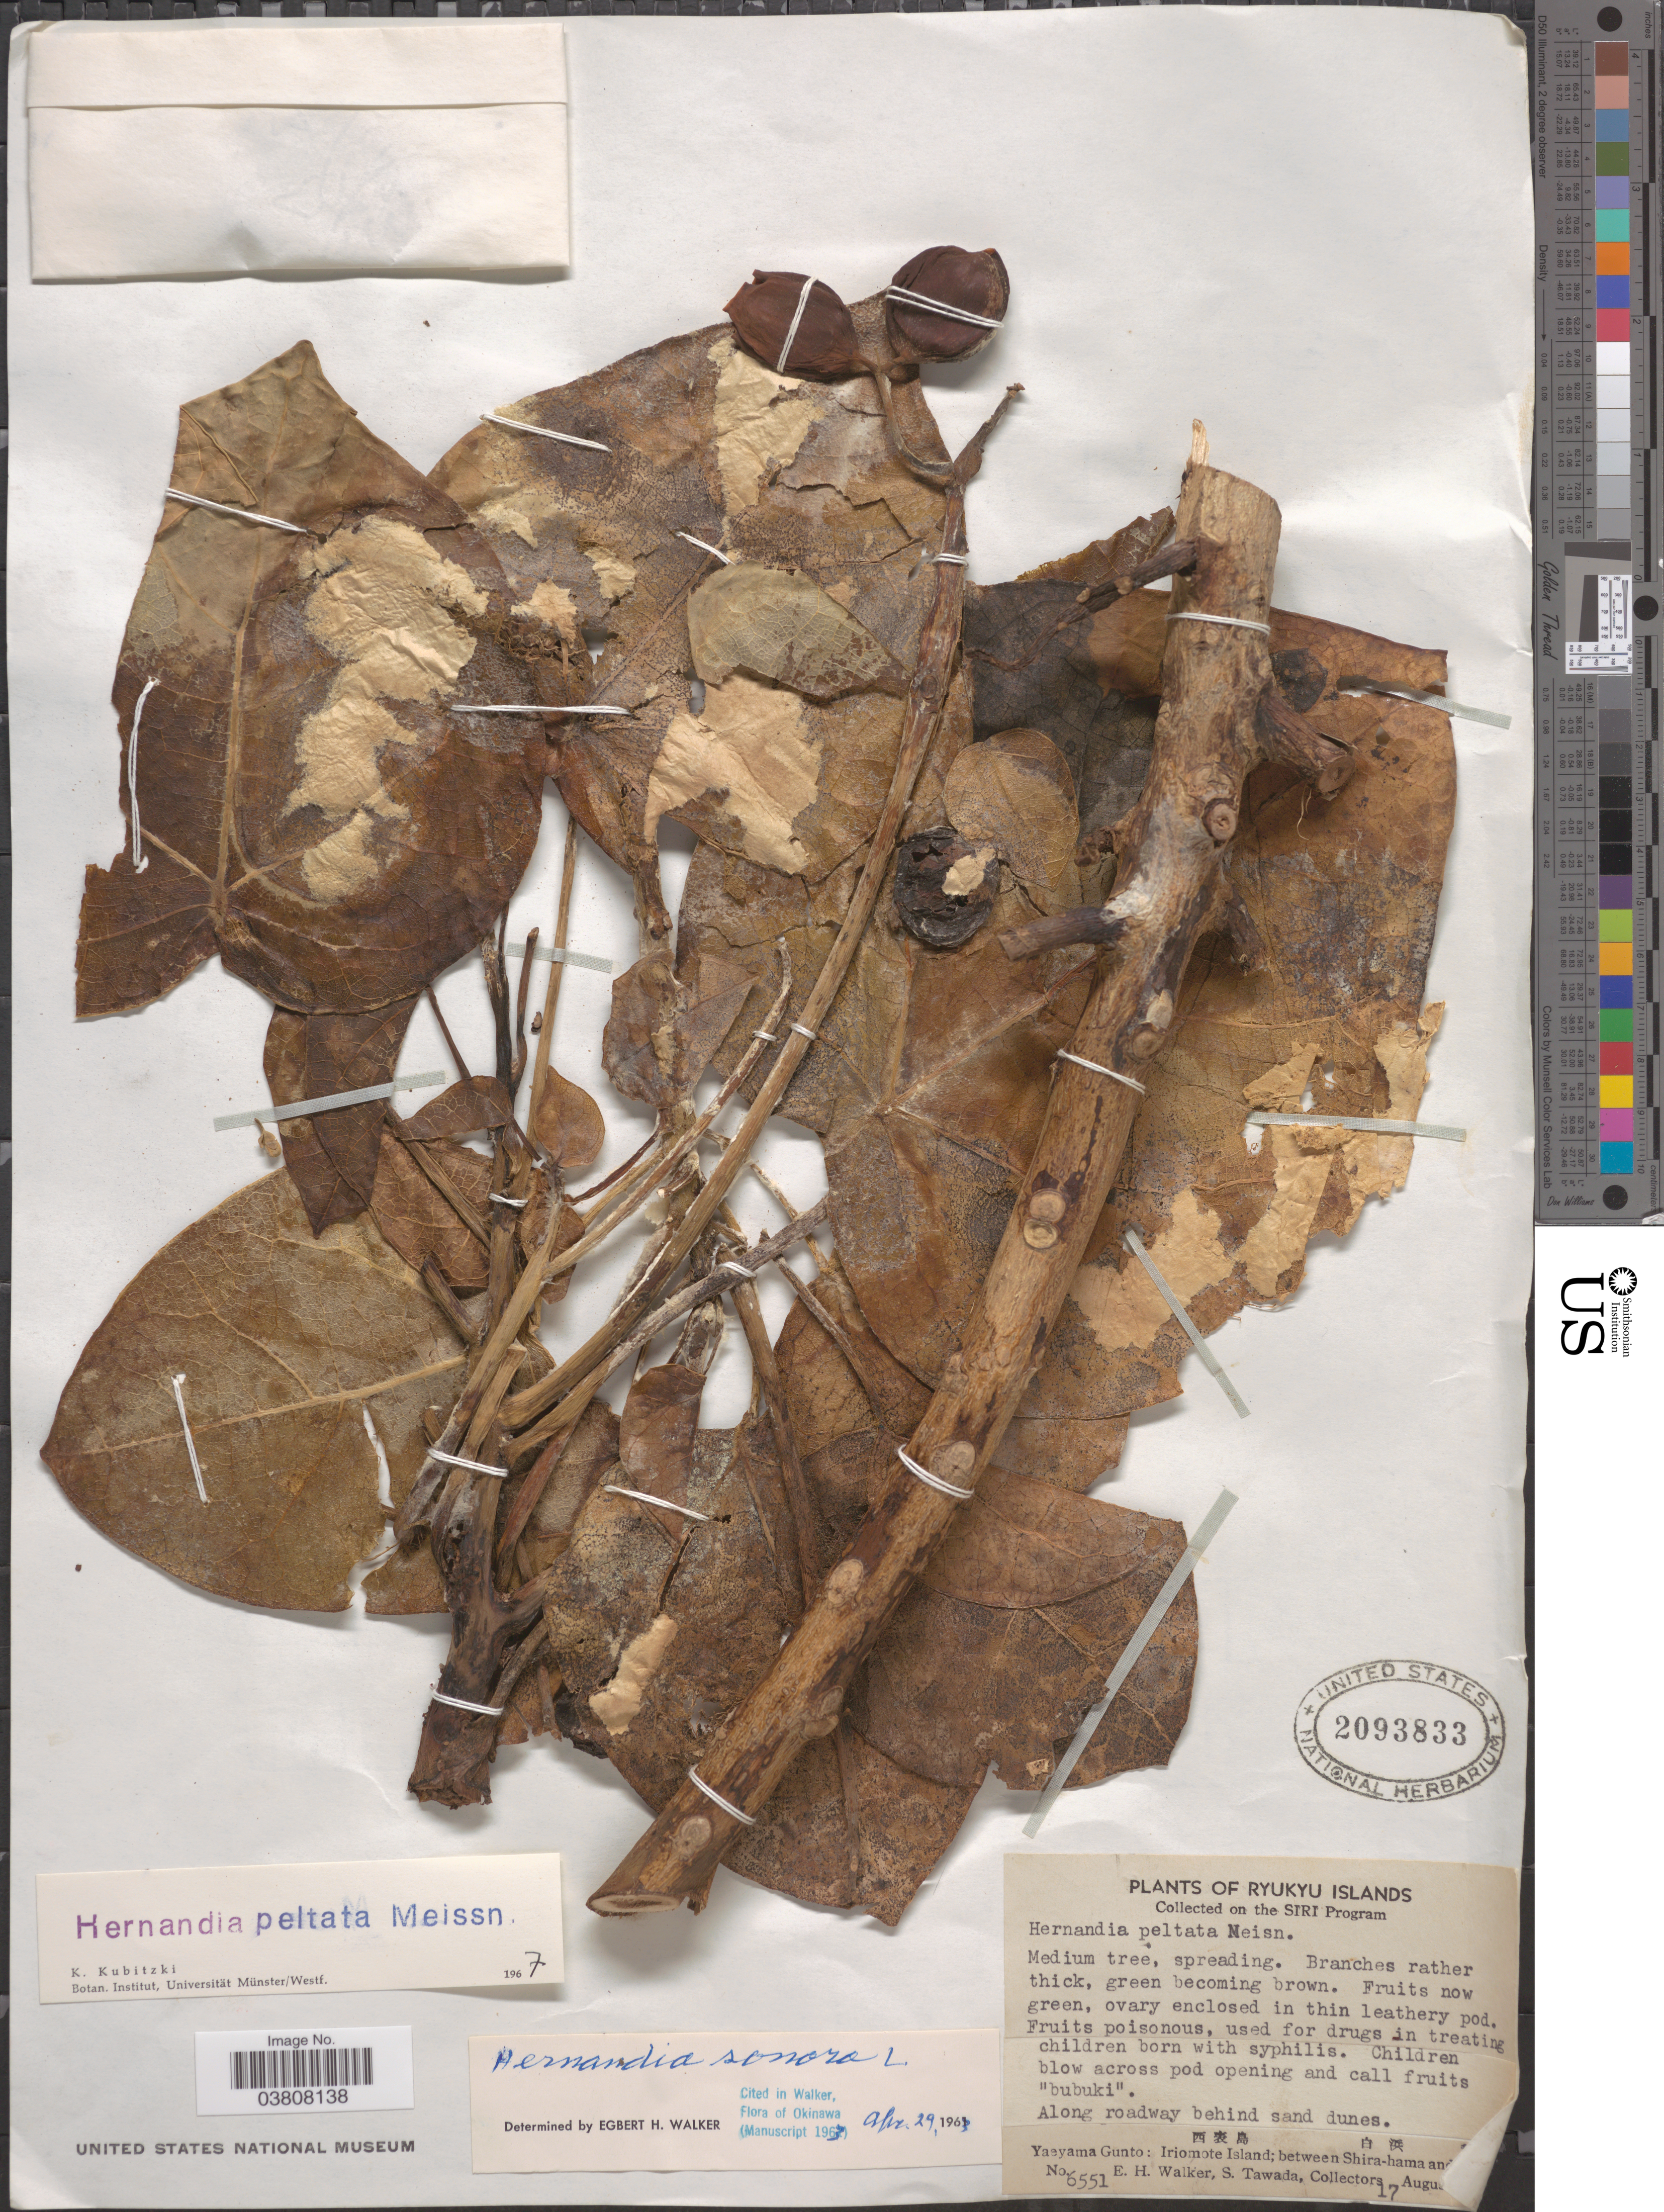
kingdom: Plantae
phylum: Tracheophyta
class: Magnoliopsida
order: Laurales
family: Hernandiaceae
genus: Hernandia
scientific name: Hernandia nymphaeifolia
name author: (C. Presl) Kubitzki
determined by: Strong, Mark T., (BOT), Smithsonian Institution - National Museum of Natural History (UNITED STATES)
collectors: E. H. Walker & S. Tawada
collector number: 6551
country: Japan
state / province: Okinawa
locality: Ryukyu Islanda. Yaeyama Gunto: Iriomote Island; between Shira-hama and [illegible text].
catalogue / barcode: US 2093833